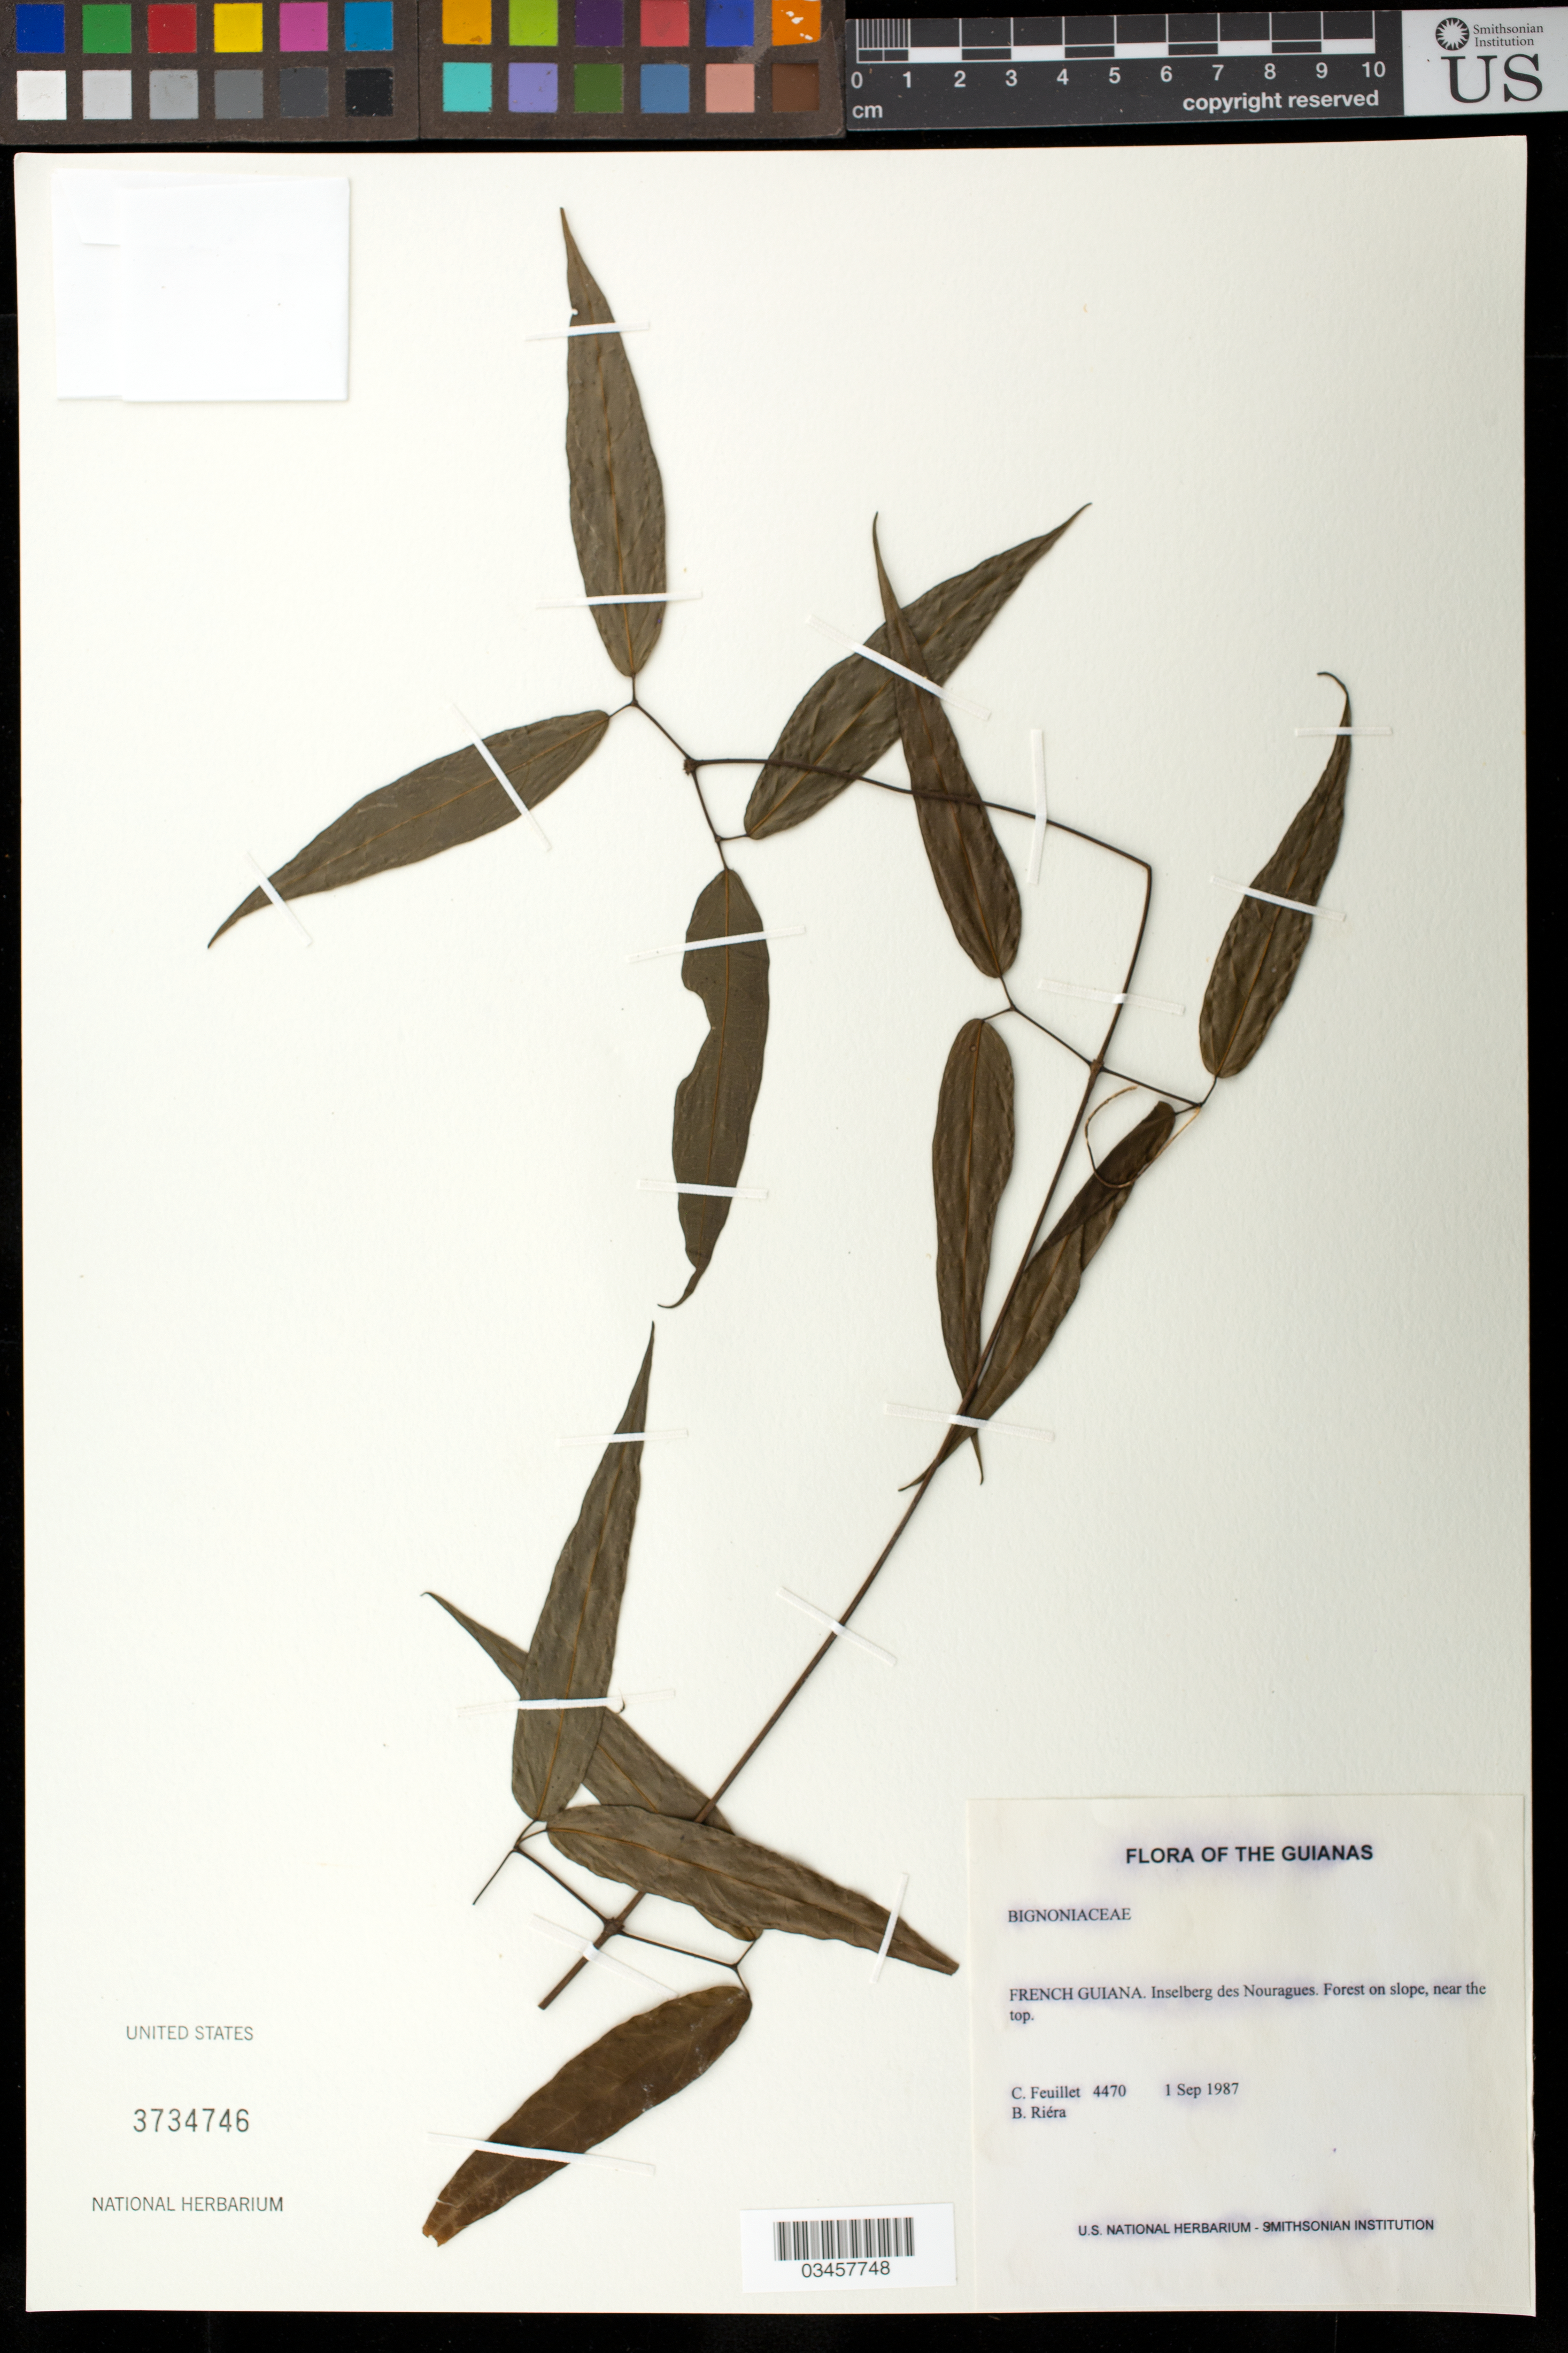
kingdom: Plantae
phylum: Tracheophyta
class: Magnoliopsida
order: Lamiales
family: Bignoniaceae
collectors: C. Feuillet & B. Riéra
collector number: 4470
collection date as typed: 1 Sep 1987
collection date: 1987-09-01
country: French Guiana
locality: Inselberg des Nouragues.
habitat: Forest on slope, near the top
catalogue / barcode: US 3734748